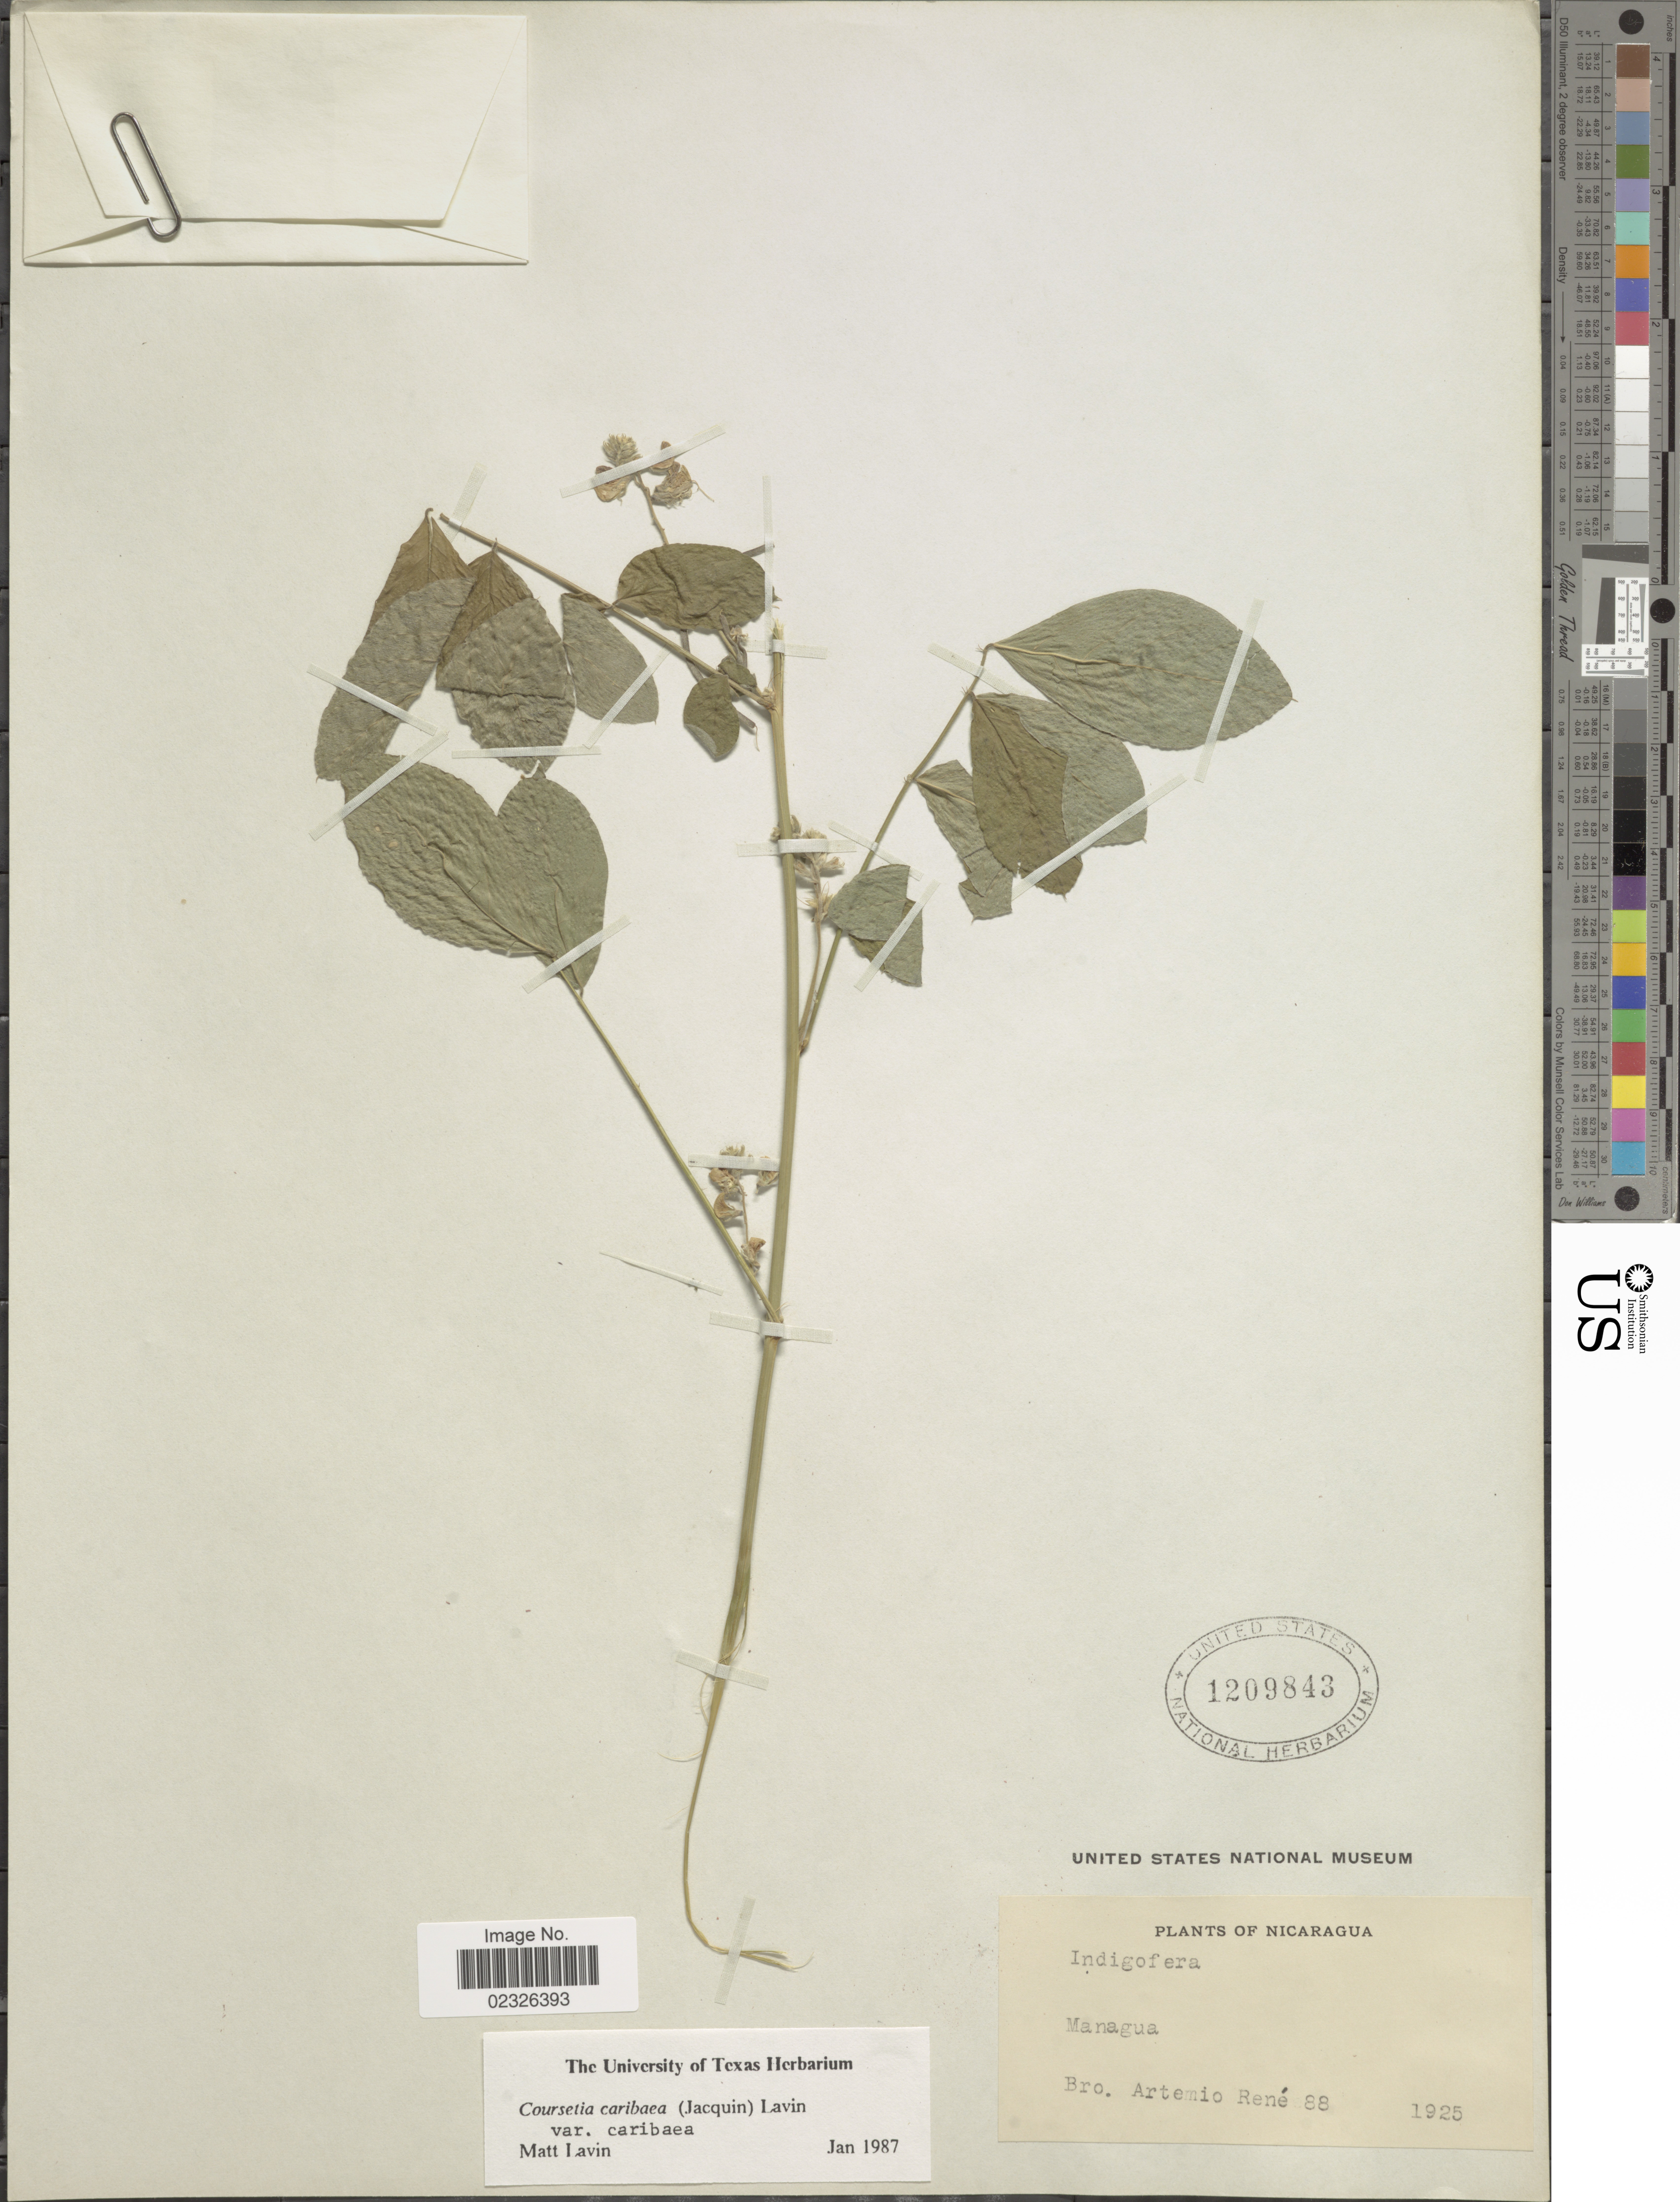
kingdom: Plantae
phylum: Tracheophyta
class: Magnoliopsida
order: Fabales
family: Fabaceae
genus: Coursetia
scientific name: Coursetia caribaea var. caribaea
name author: (Jacq.) Lavin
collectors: B. Rene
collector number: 88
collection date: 1925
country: Nicaragua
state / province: Managua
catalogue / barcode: US 1209843